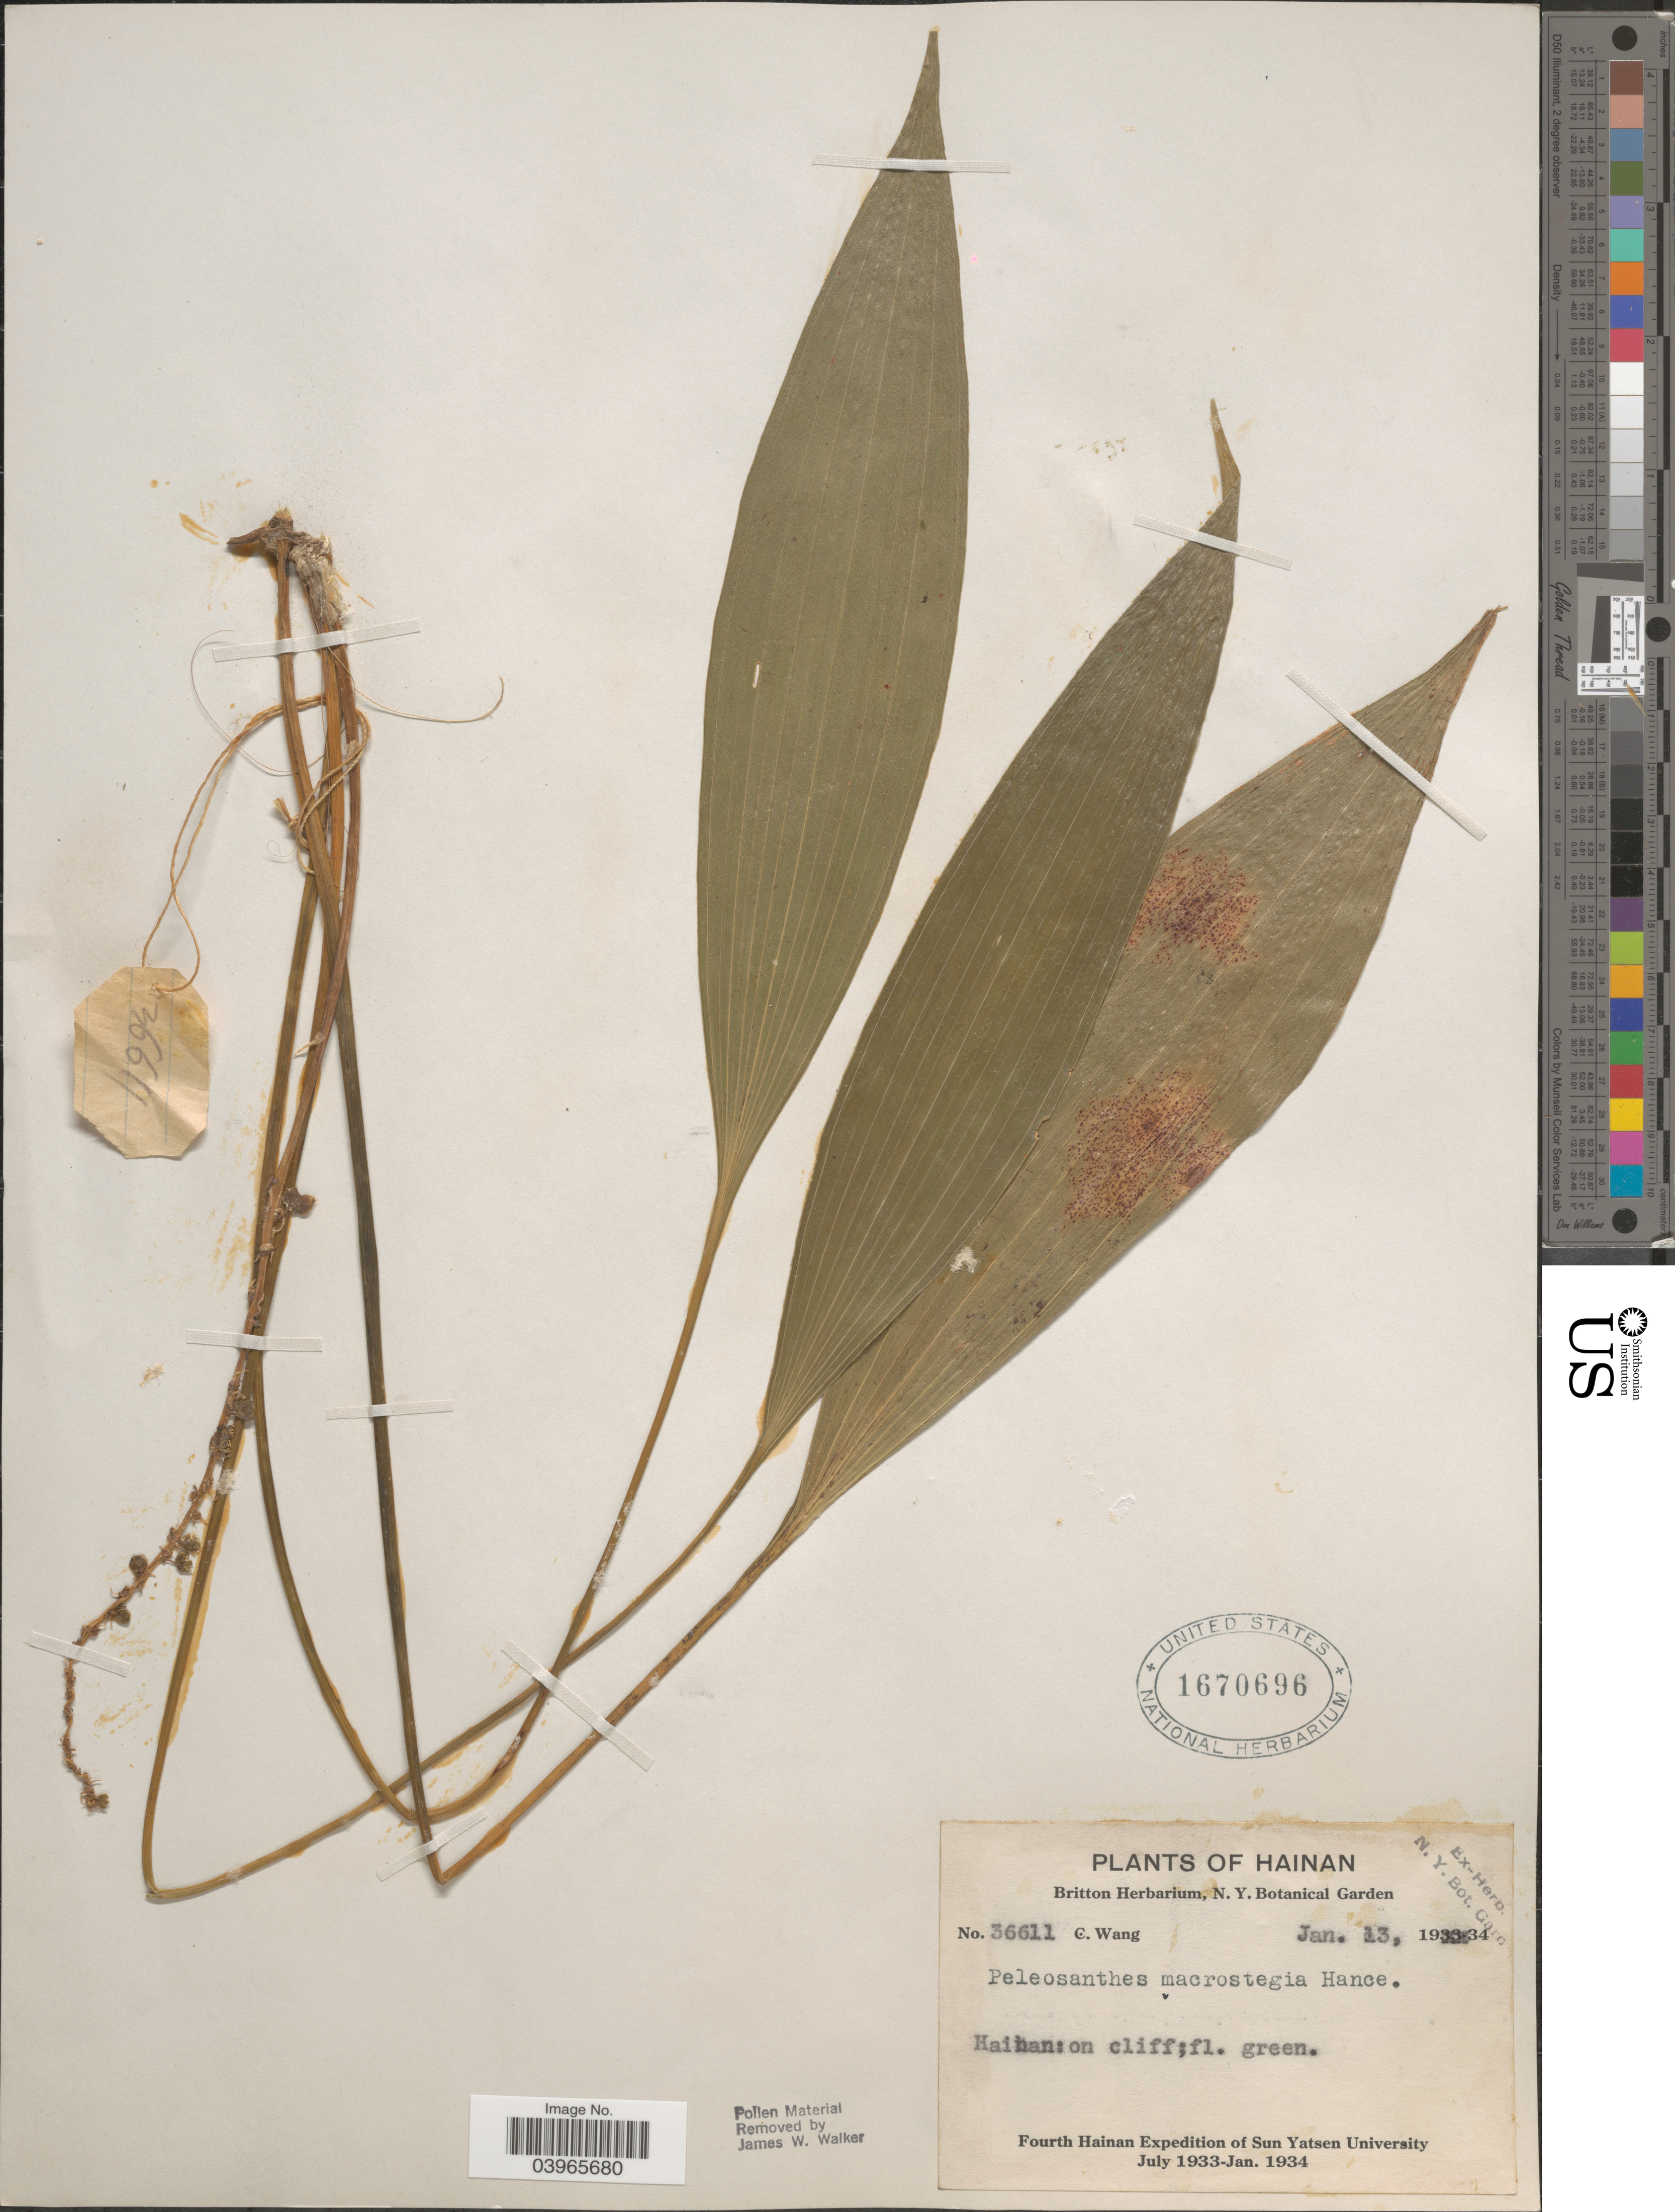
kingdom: Plantae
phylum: Tracheophyta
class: Liliopsida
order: Asparagales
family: Asparagaceae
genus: Peliosanthes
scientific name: Peliosanthes macrostegia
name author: Hance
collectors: C. Wang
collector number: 36611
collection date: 1934-01-13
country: China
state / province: Hainan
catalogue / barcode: US 1670696